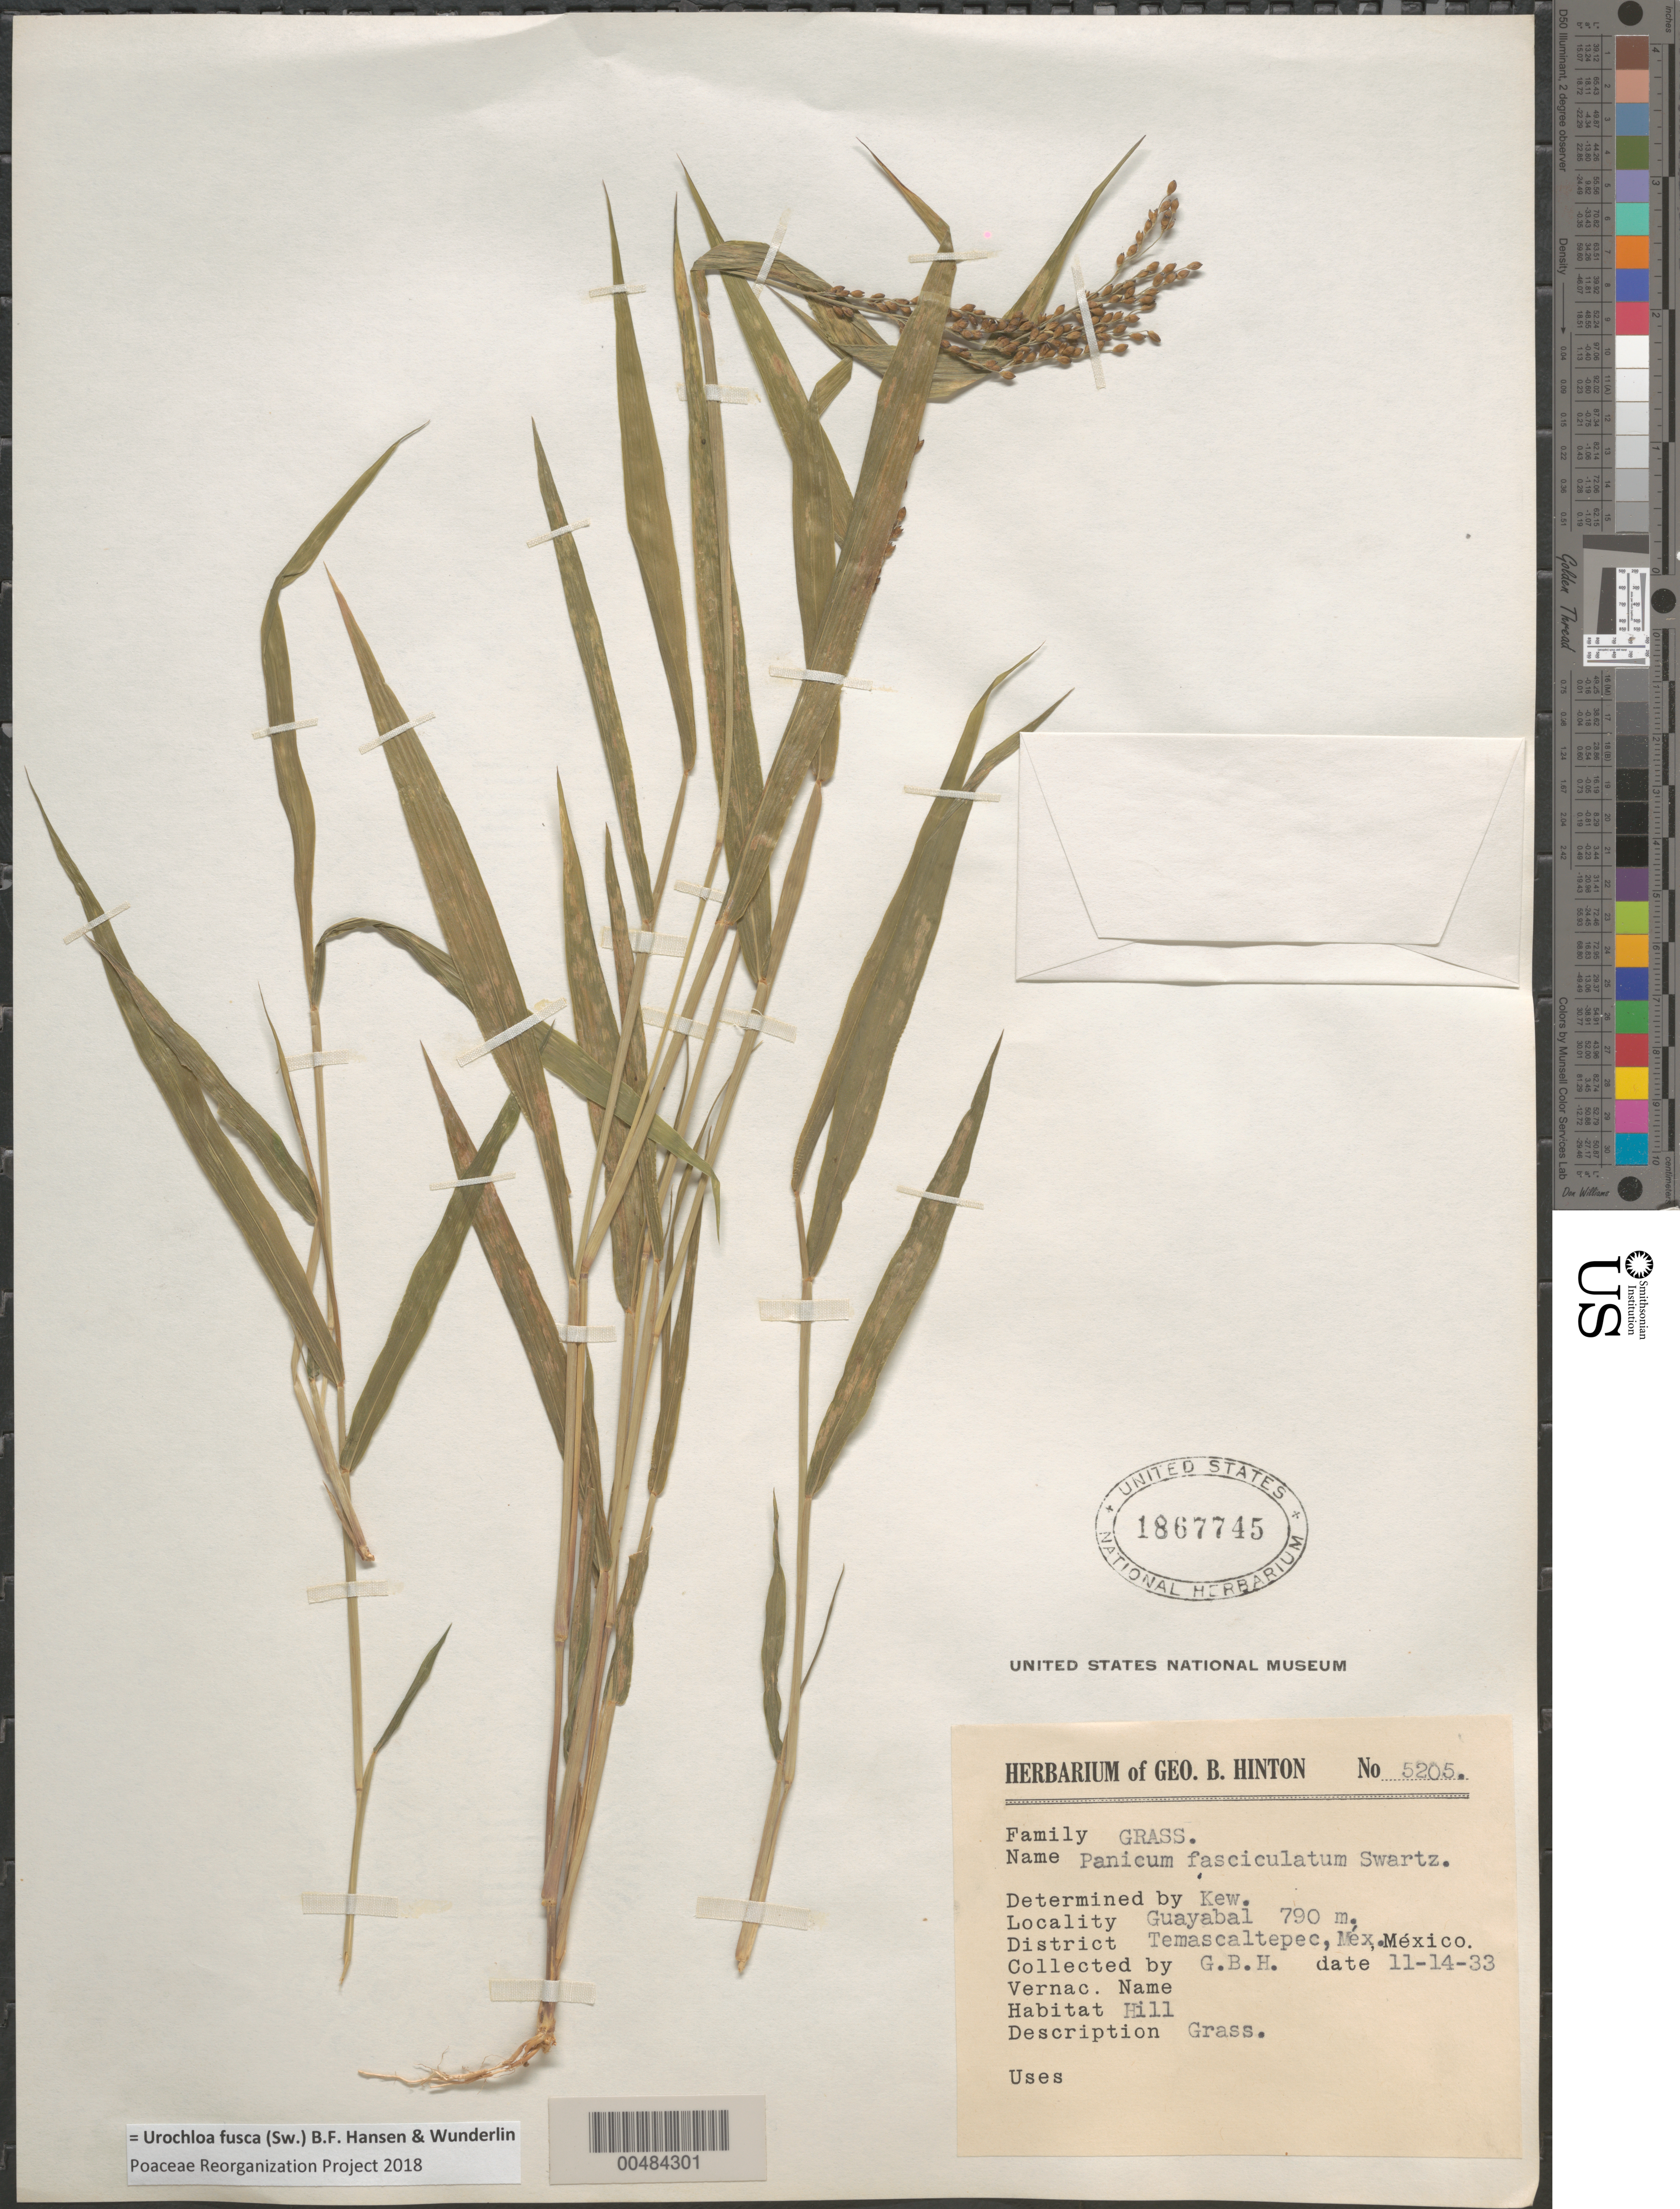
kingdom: Plantae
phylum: Tracheophyta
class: Liliopsida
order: Poales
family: Poaceae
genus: Brachiaria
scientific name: Brachiaria fasciculata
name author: (Sw.) Parodi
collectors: G. B. Hinton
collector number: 5205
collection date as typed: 14 Nov 1933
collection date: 1933-11-14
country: Mexico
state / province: México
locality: Temascaltepec Dist., Guayabal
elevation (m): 790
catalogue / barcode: US 1867745